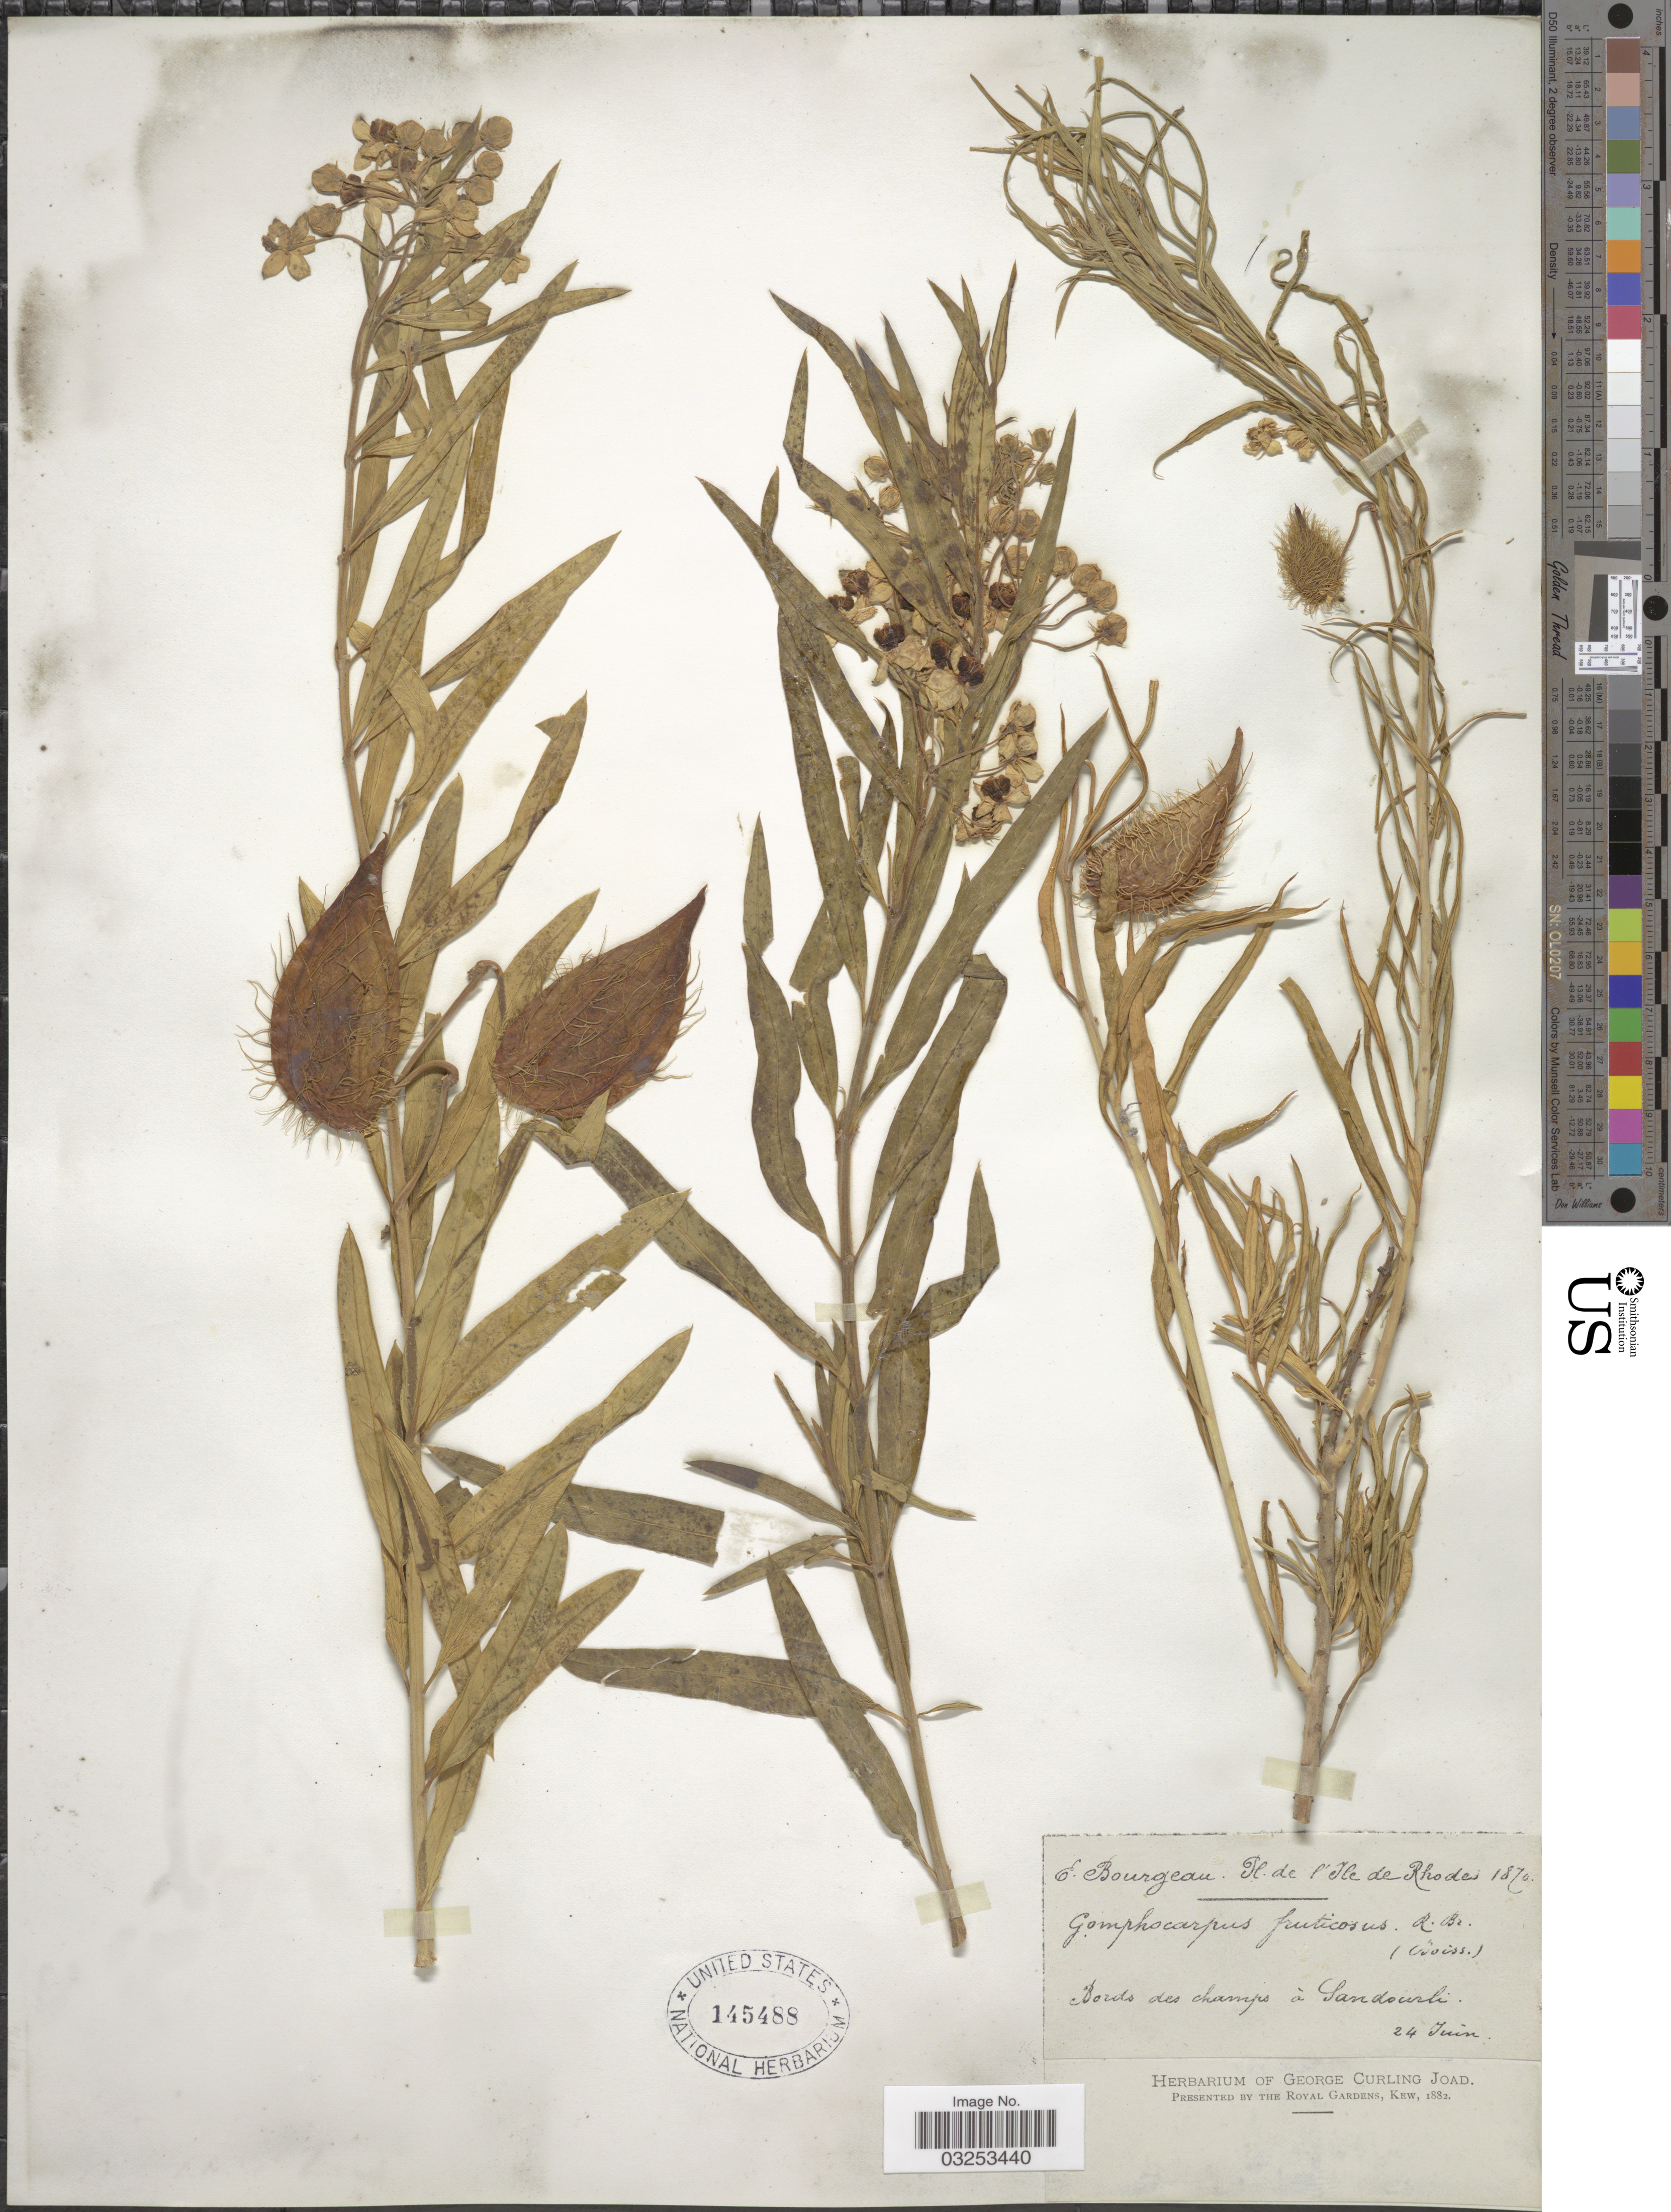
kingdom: Plantae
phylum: Tracheophyta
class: Magnoliopsida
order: Gentianales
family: Apocynaceae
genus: Gomphocarpus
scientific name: Gomphocarpus fruticosus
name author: (L.) W.T. Aiton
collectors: E. Bourgeau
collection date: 1870-06-24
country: Greece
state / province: South Aegean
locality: Ile de Rhodes. Bords des camps á Sandosh.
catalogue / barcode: US 145488